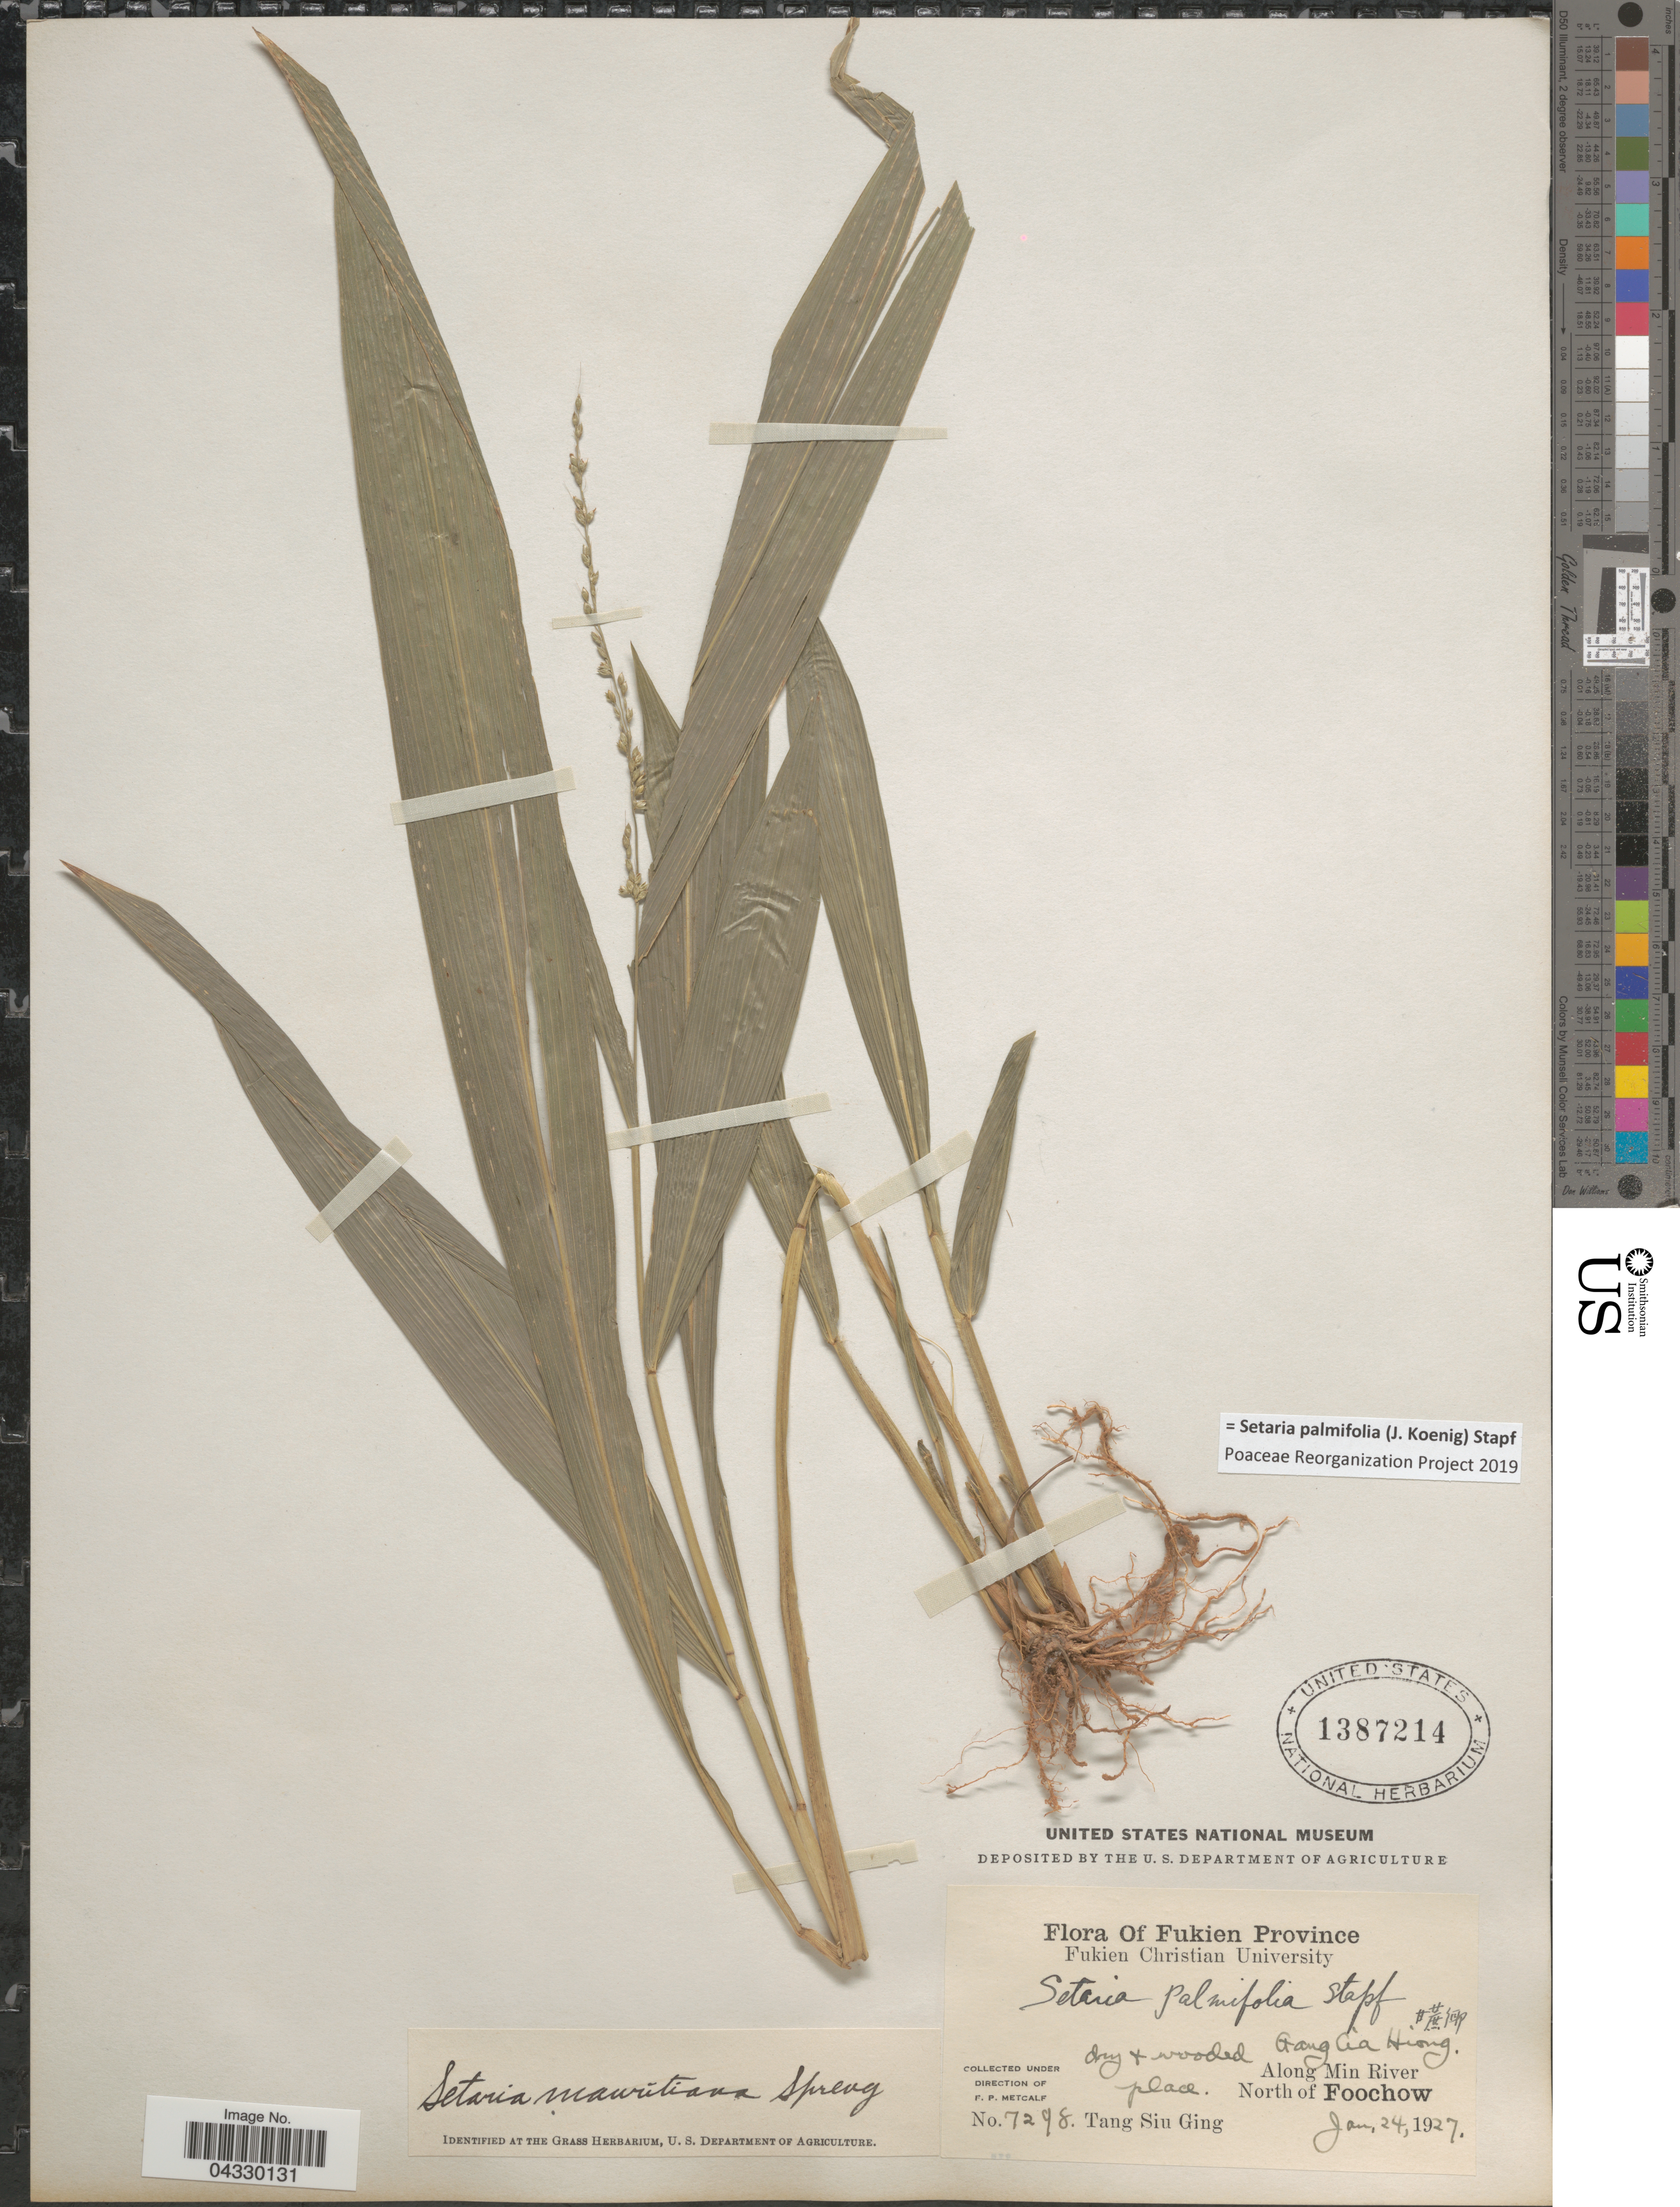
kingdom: Plantae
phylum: Tracheophyta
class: Liliopsida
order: Poales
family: Poaceae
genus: Setaria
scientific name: Setaria palmifolia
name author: (J. Koenig) Stapf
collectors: T. Ging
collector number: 7298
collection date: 1927-01-24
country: China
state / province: Fujian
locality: Fukien Province. Gang Cia Hiong. Along Min River. North of Foochow.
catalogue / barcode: US 1387214